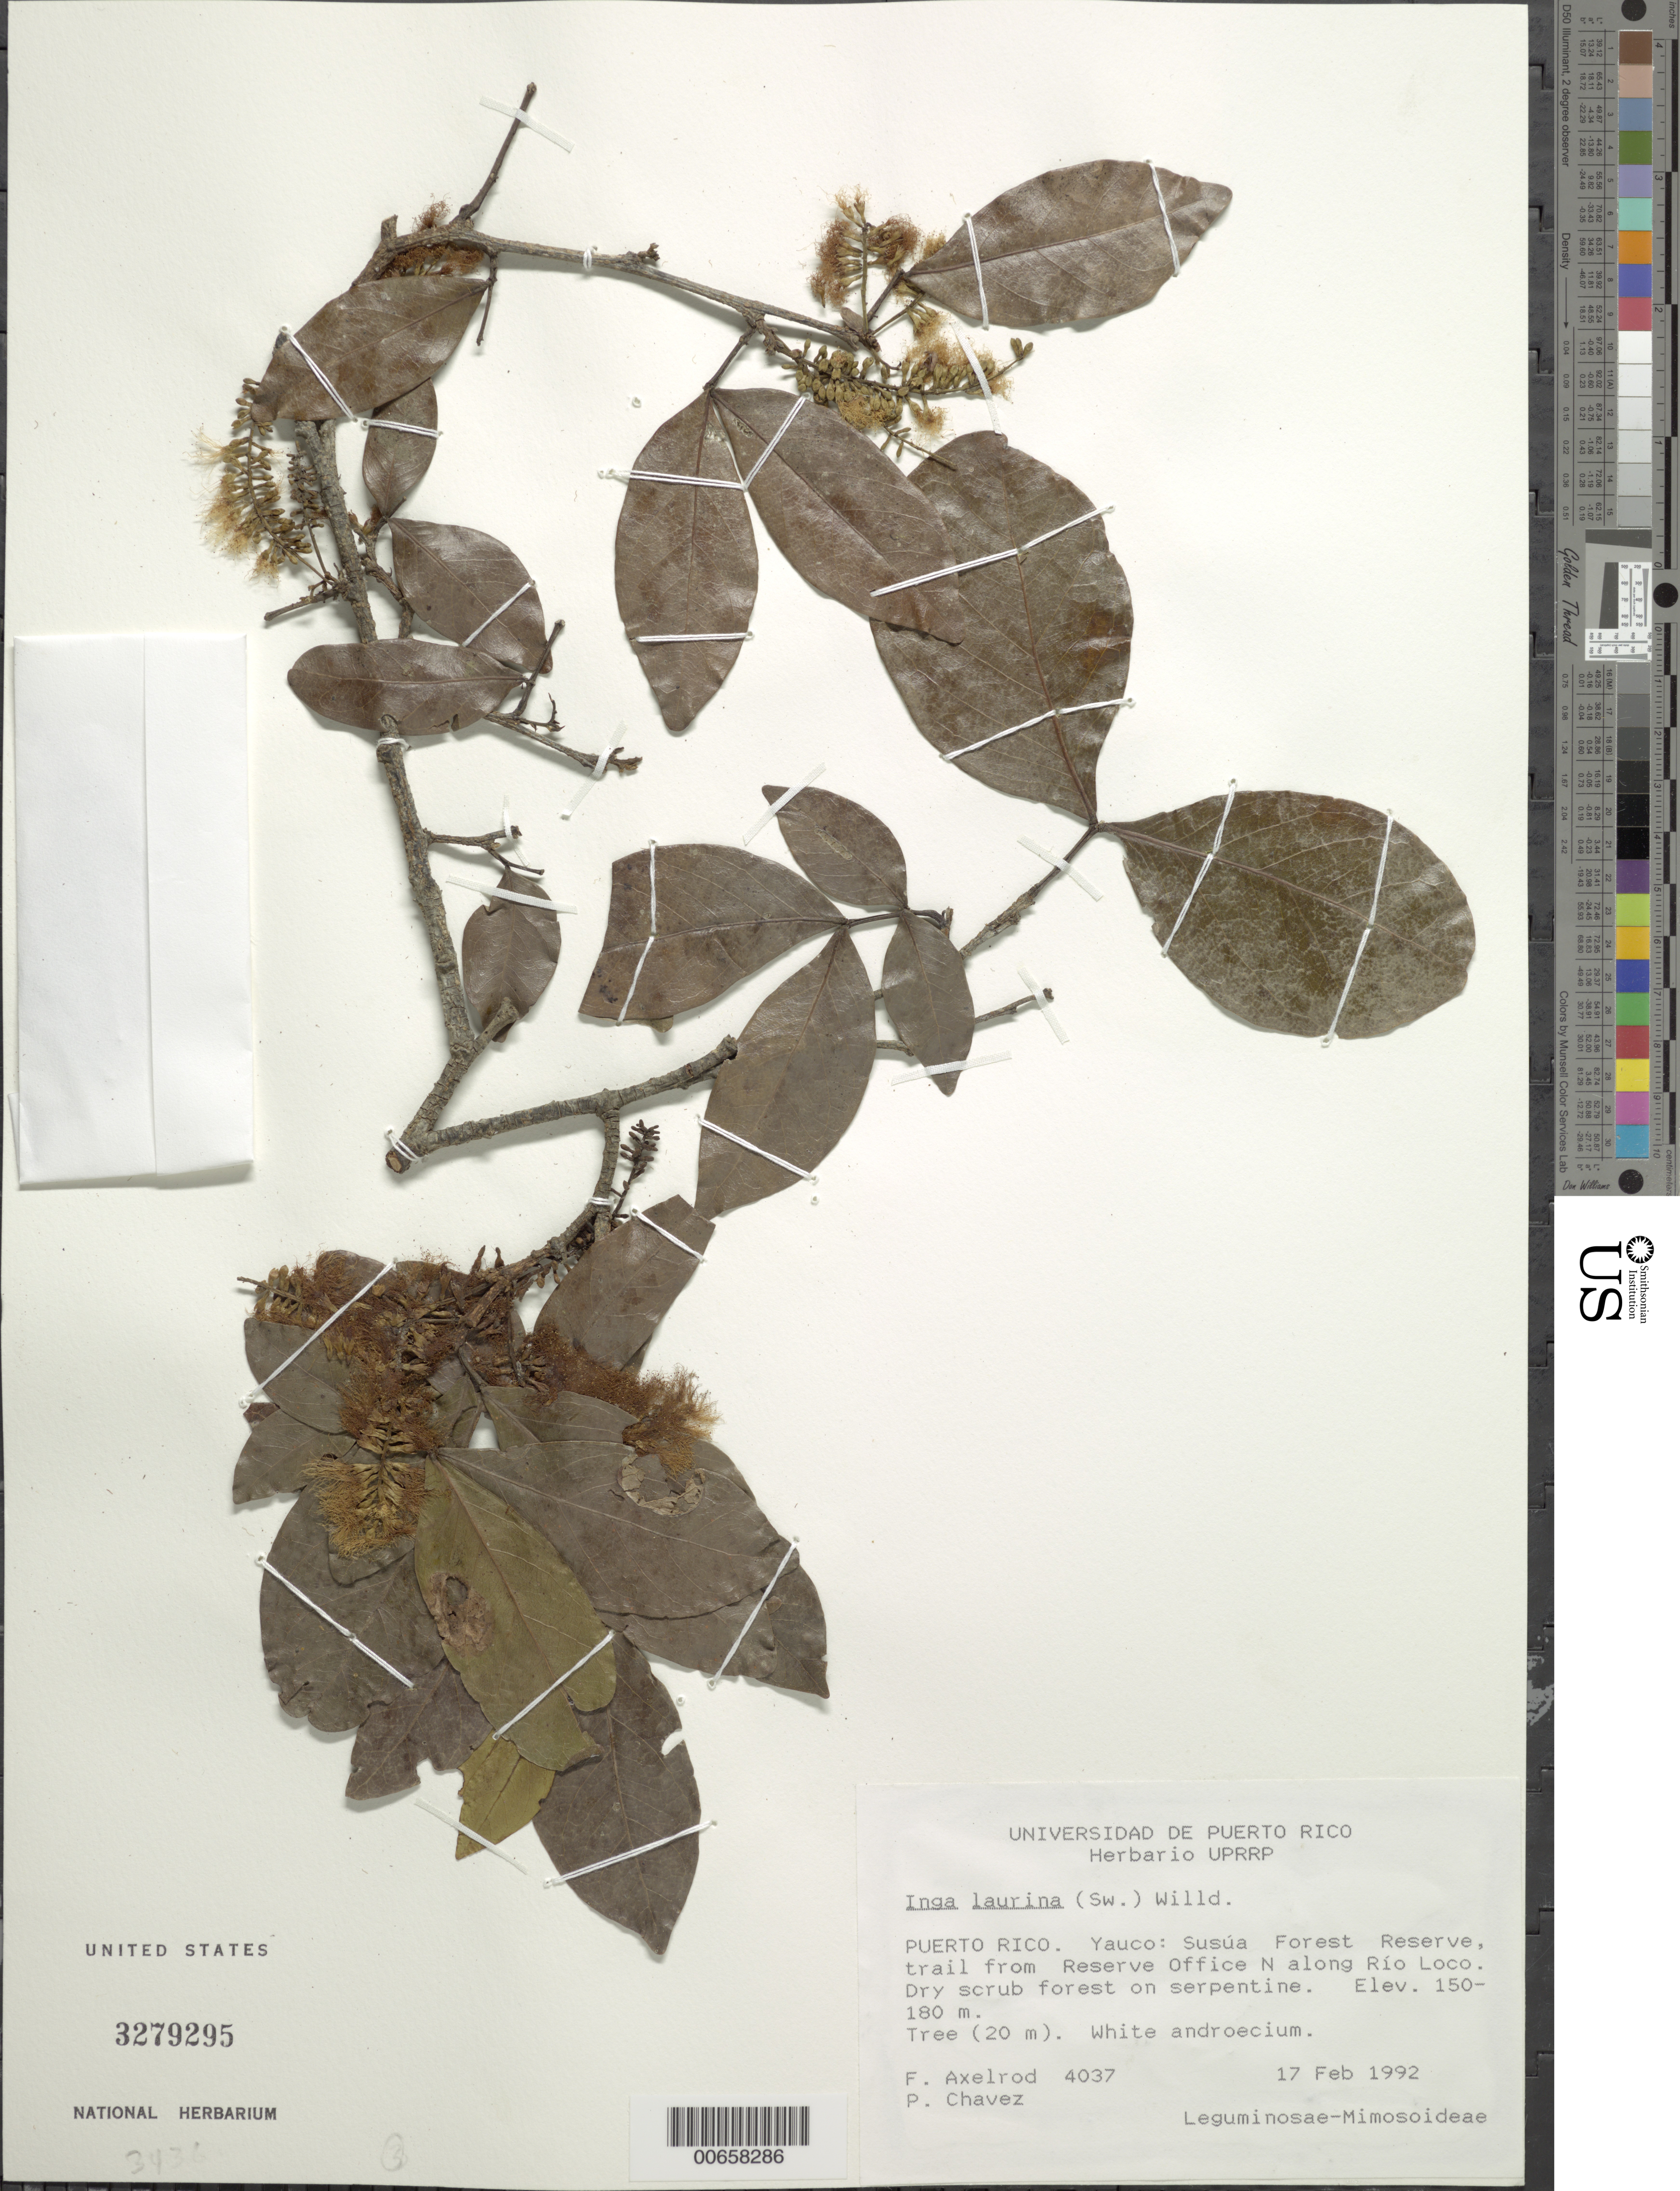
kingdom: Plantae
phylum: Tracheophyta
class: Magnoliopsida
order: Fabales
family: Fabaceae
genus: Inga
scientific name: Inga laurina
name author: (Sw.) Willd.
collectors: F. S. Axelrod & P. Chavez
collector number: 4037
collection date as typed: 17 Feb 1992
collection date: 1992-02-17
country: Puerto Rico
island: Greater Antilles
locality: Yauco: Susua Forest Reserve, trail from reserve office N along Rio Loco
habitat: Dry scrub forest on serpentine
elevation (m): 150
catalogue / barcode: US 3279295